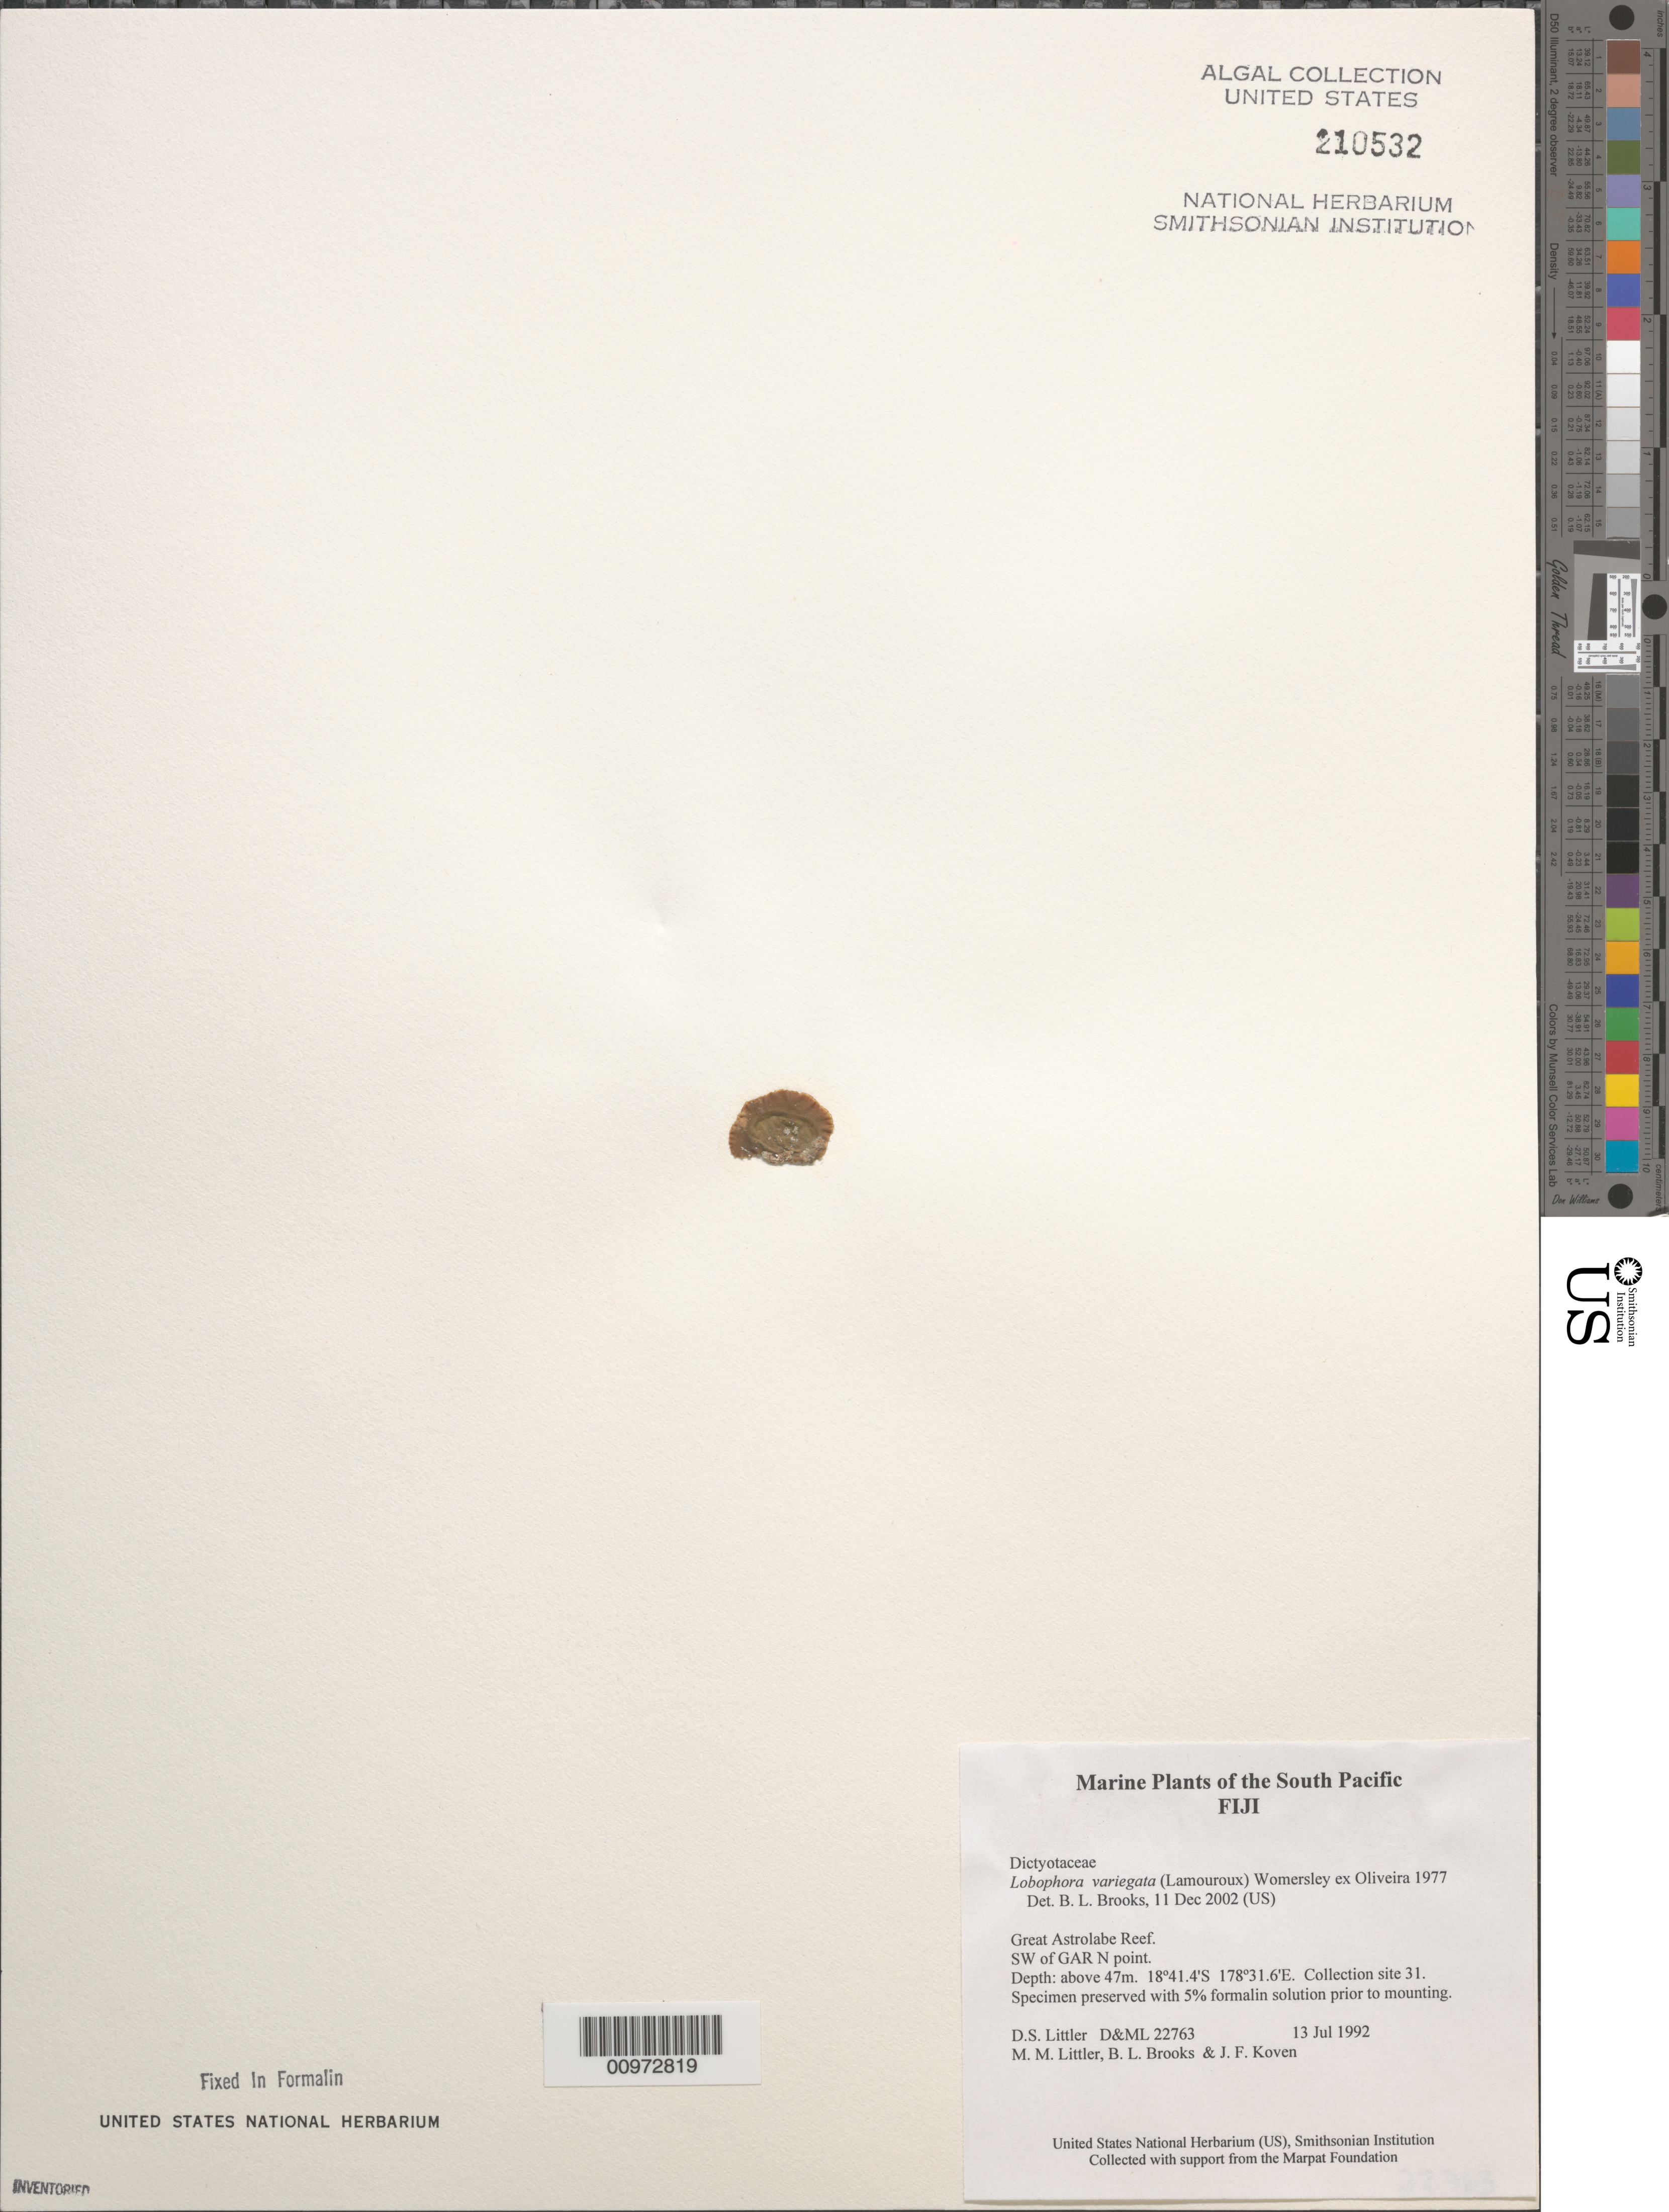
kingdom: Chromista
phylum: Ochrophyta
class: Phaeophyceae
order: Dictyotales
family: Dictyotaceae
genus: Lobophora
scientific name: Lobophora variegata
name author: (J.V.Lamouroux) Womersley & E.C. Oliveira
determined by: Brooks, B. L., (BOT), Smithsonian Institution - National Museum of Natural History (UNITED STATES)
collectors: D. S. Littler, M. M. Littler, B. Brooks & J. Koven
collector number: D&ML 22763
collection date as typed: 13 Jul 1992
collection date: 1992-07-13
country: Fiji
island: Great Astrolabe Reef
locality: Great Astrolabe Reef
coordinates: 18 41.4'S, 178 31.6'E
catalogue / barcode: US 210532